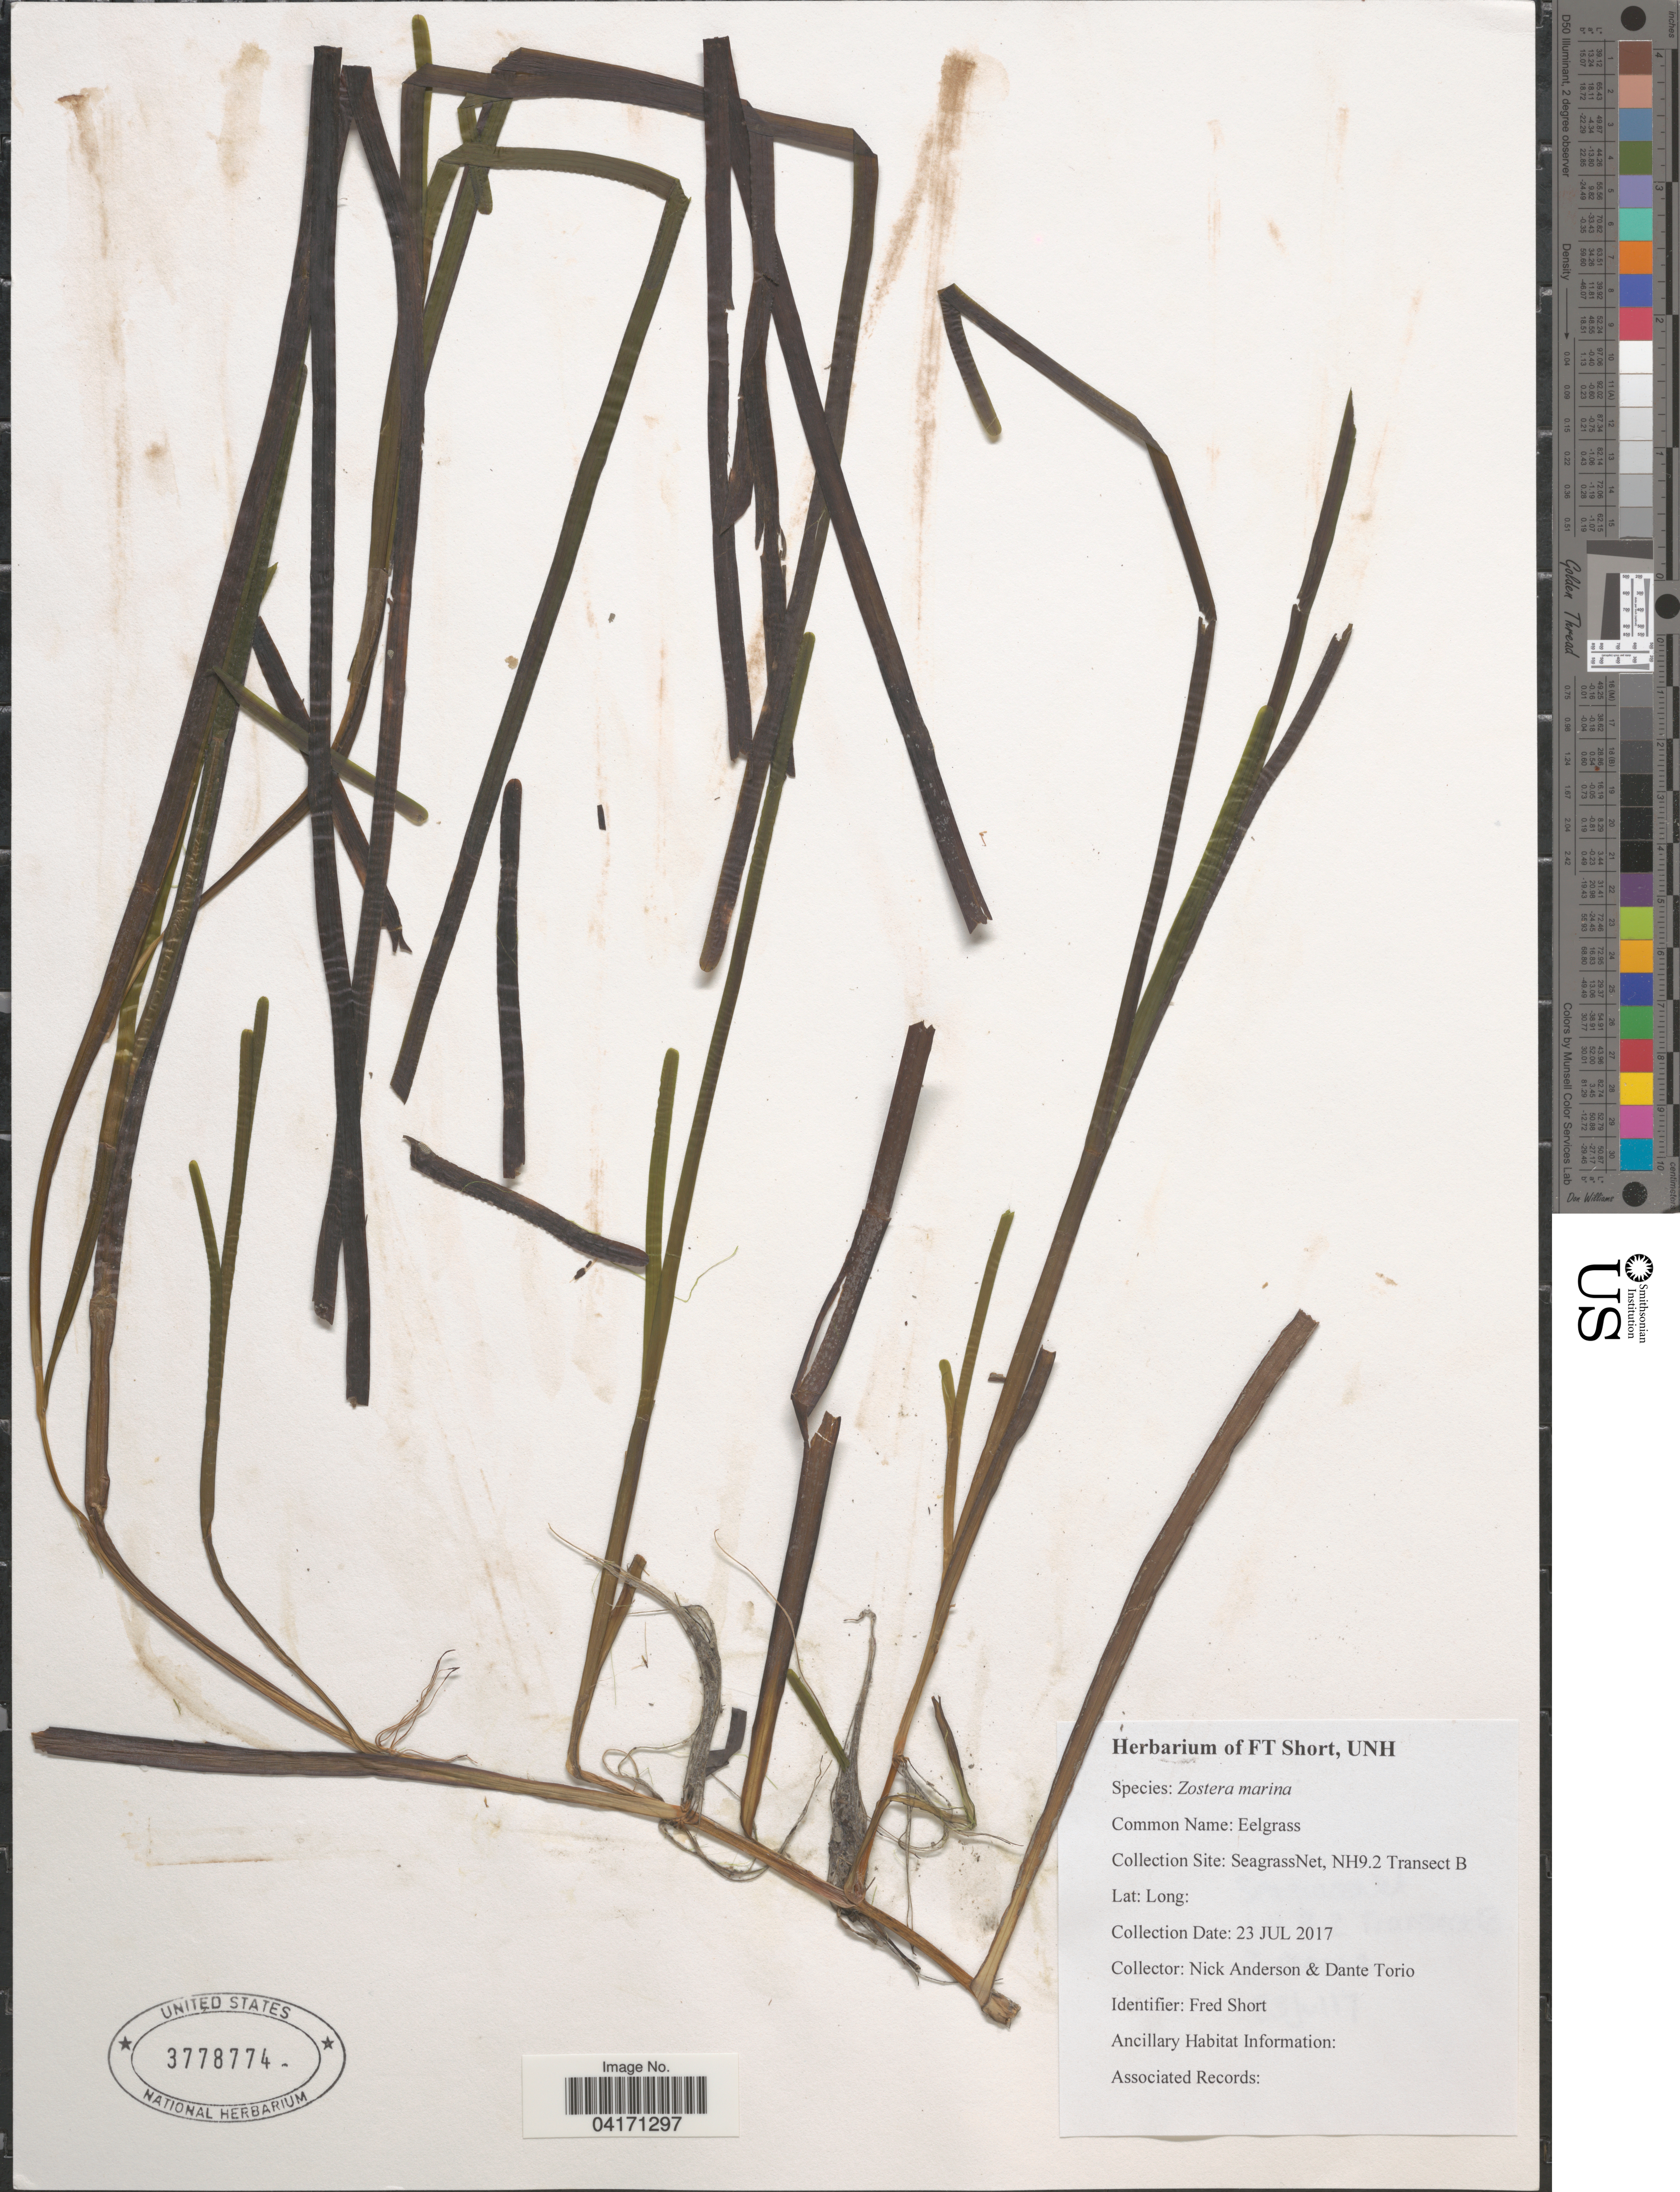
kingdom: Plantae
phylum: Tracheophyta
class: Liliopsida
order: Alismatales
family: Zosteraceae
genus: Zostera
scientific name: Zostera marina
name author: L.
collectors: N. Anderson & D. Torio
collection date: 2017-07-23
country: United States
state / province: New Hampshire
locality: SeagrassNet, NH9.2 Transect B.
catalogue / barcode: US 3778774